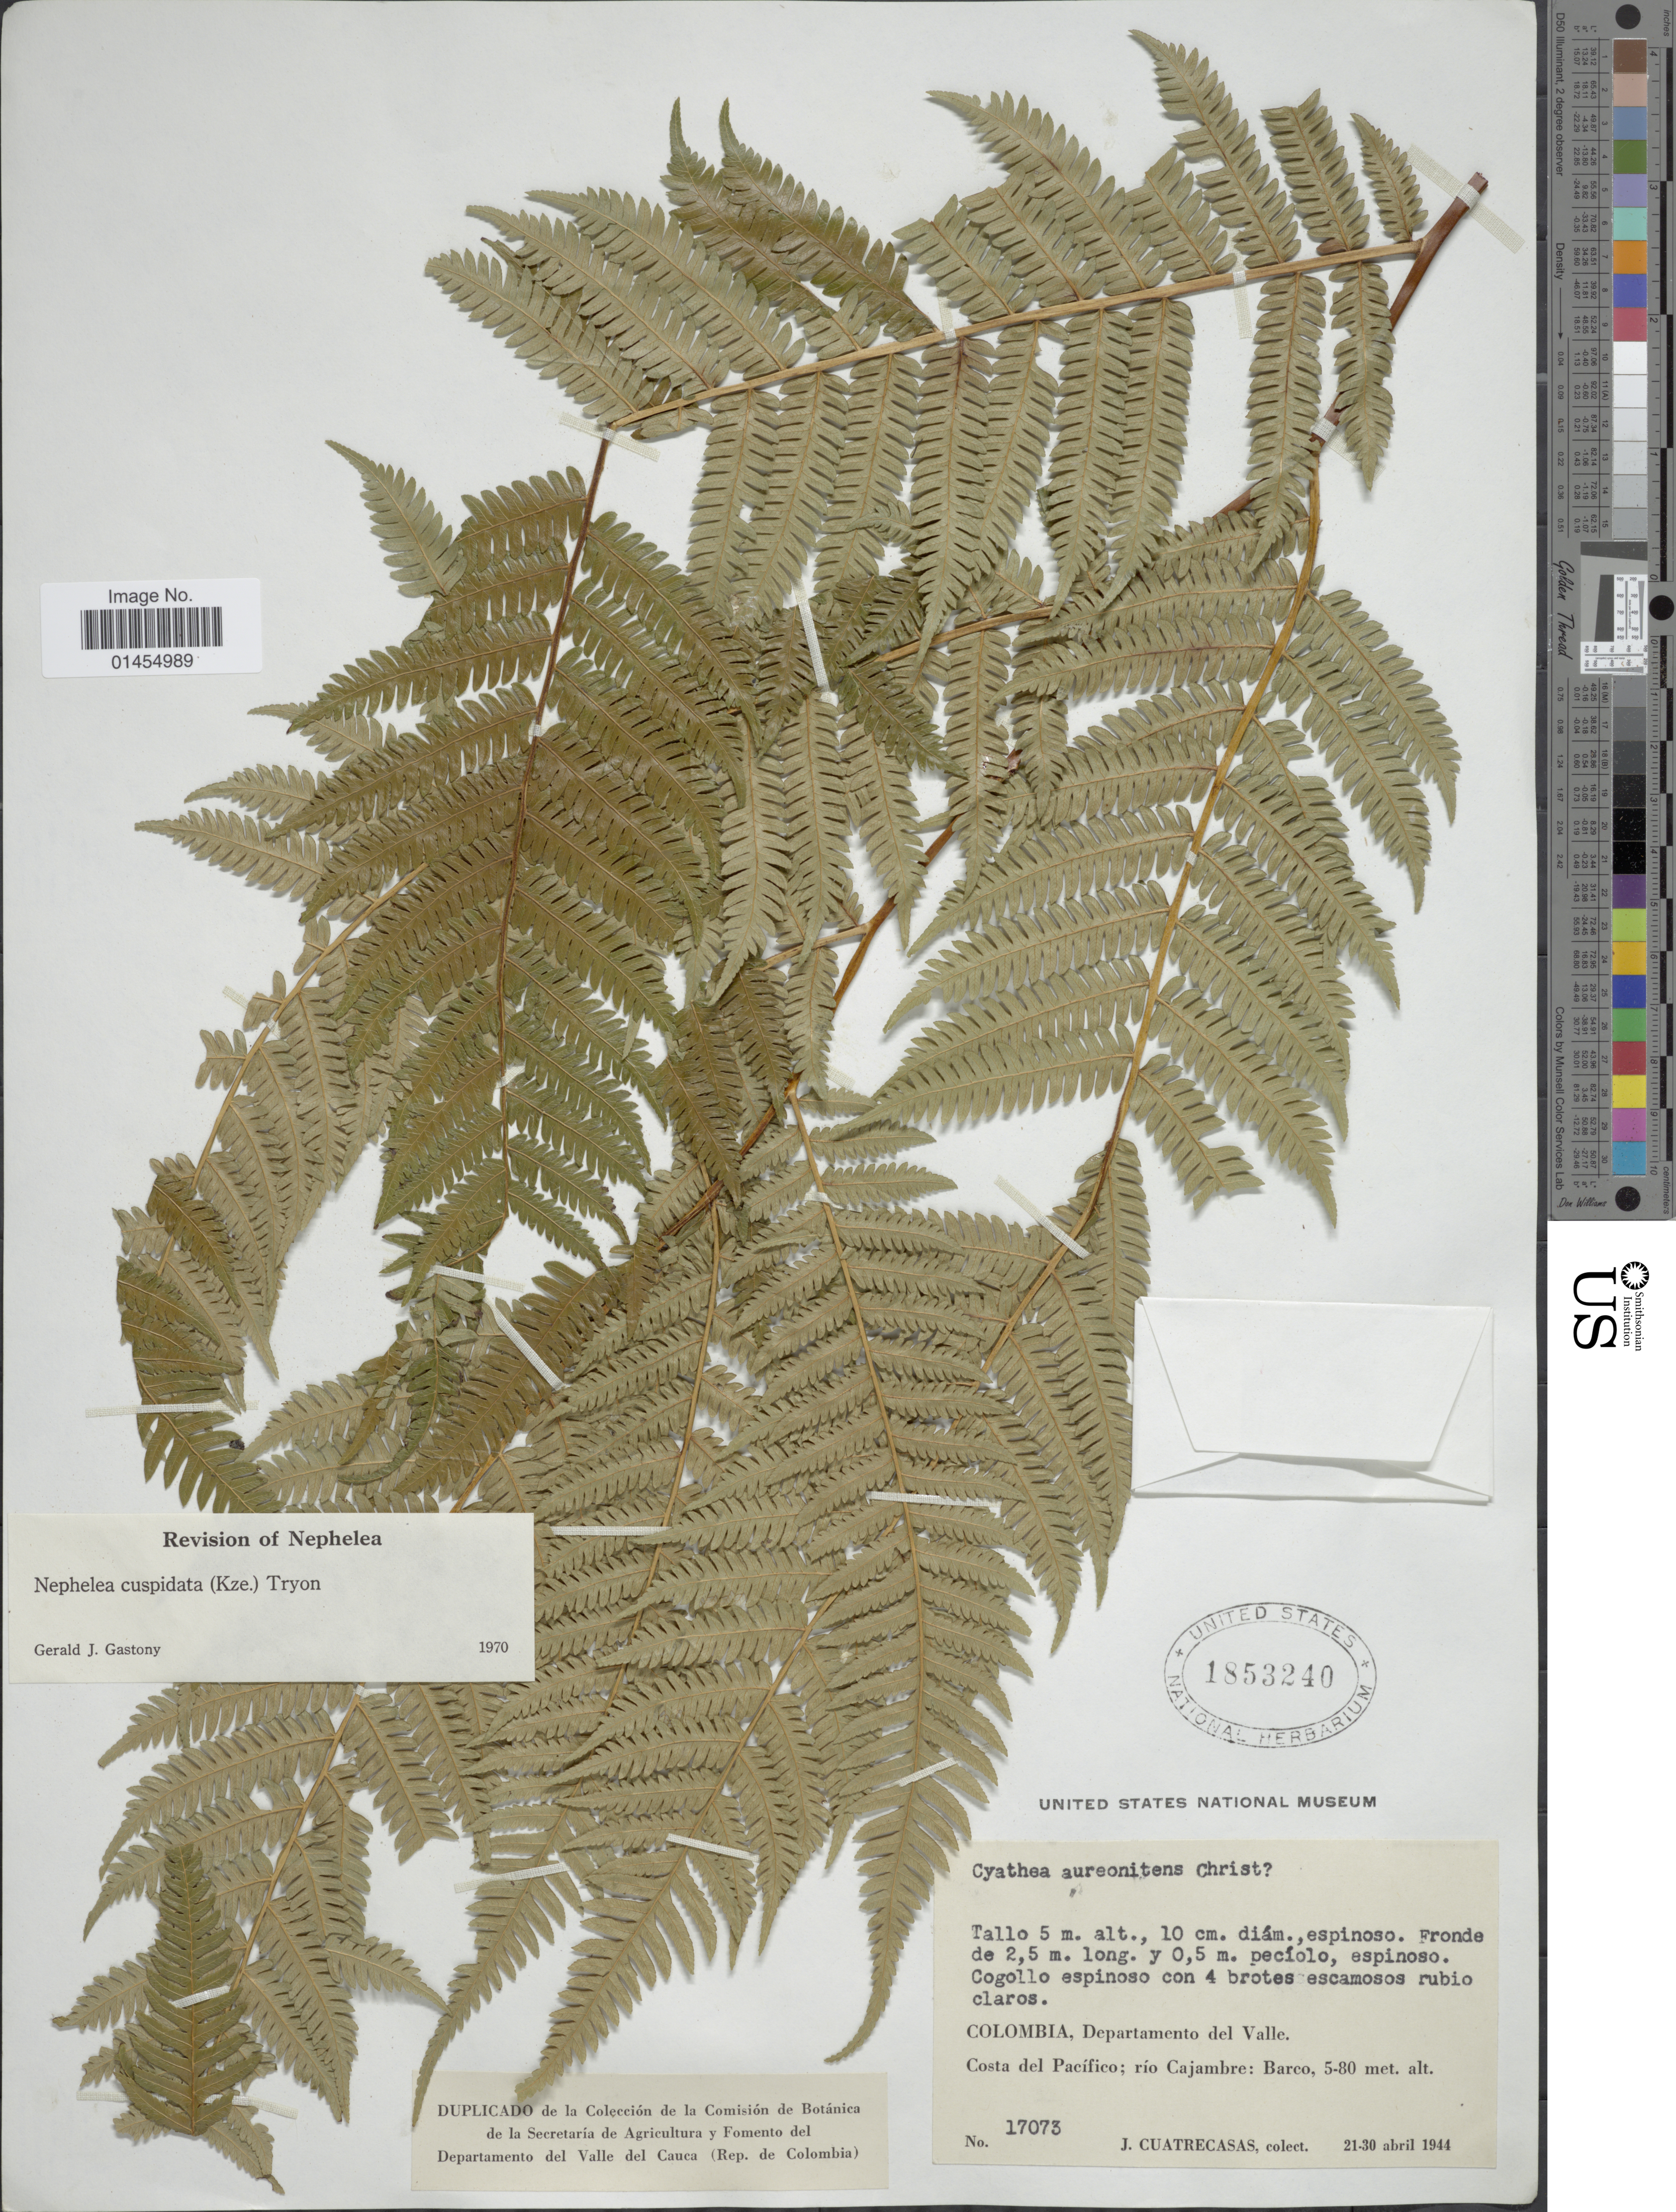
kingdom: Plantae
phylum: Tracheophyta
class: Polypodiopsida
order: Cyatheales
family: Cyatheaceae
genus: Alsophila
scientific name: Alsophila cuspidata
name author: (Kunze) D.S. Conant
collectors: J. Cuatrecasas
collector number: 17073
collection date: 1944-04-21/1944-04-30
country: Colombia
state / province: Valle del Cauca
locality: Departamento del Valle. Costa del Pacífico; río Cajambre: Barco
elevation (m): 5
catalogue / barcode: US 1853240